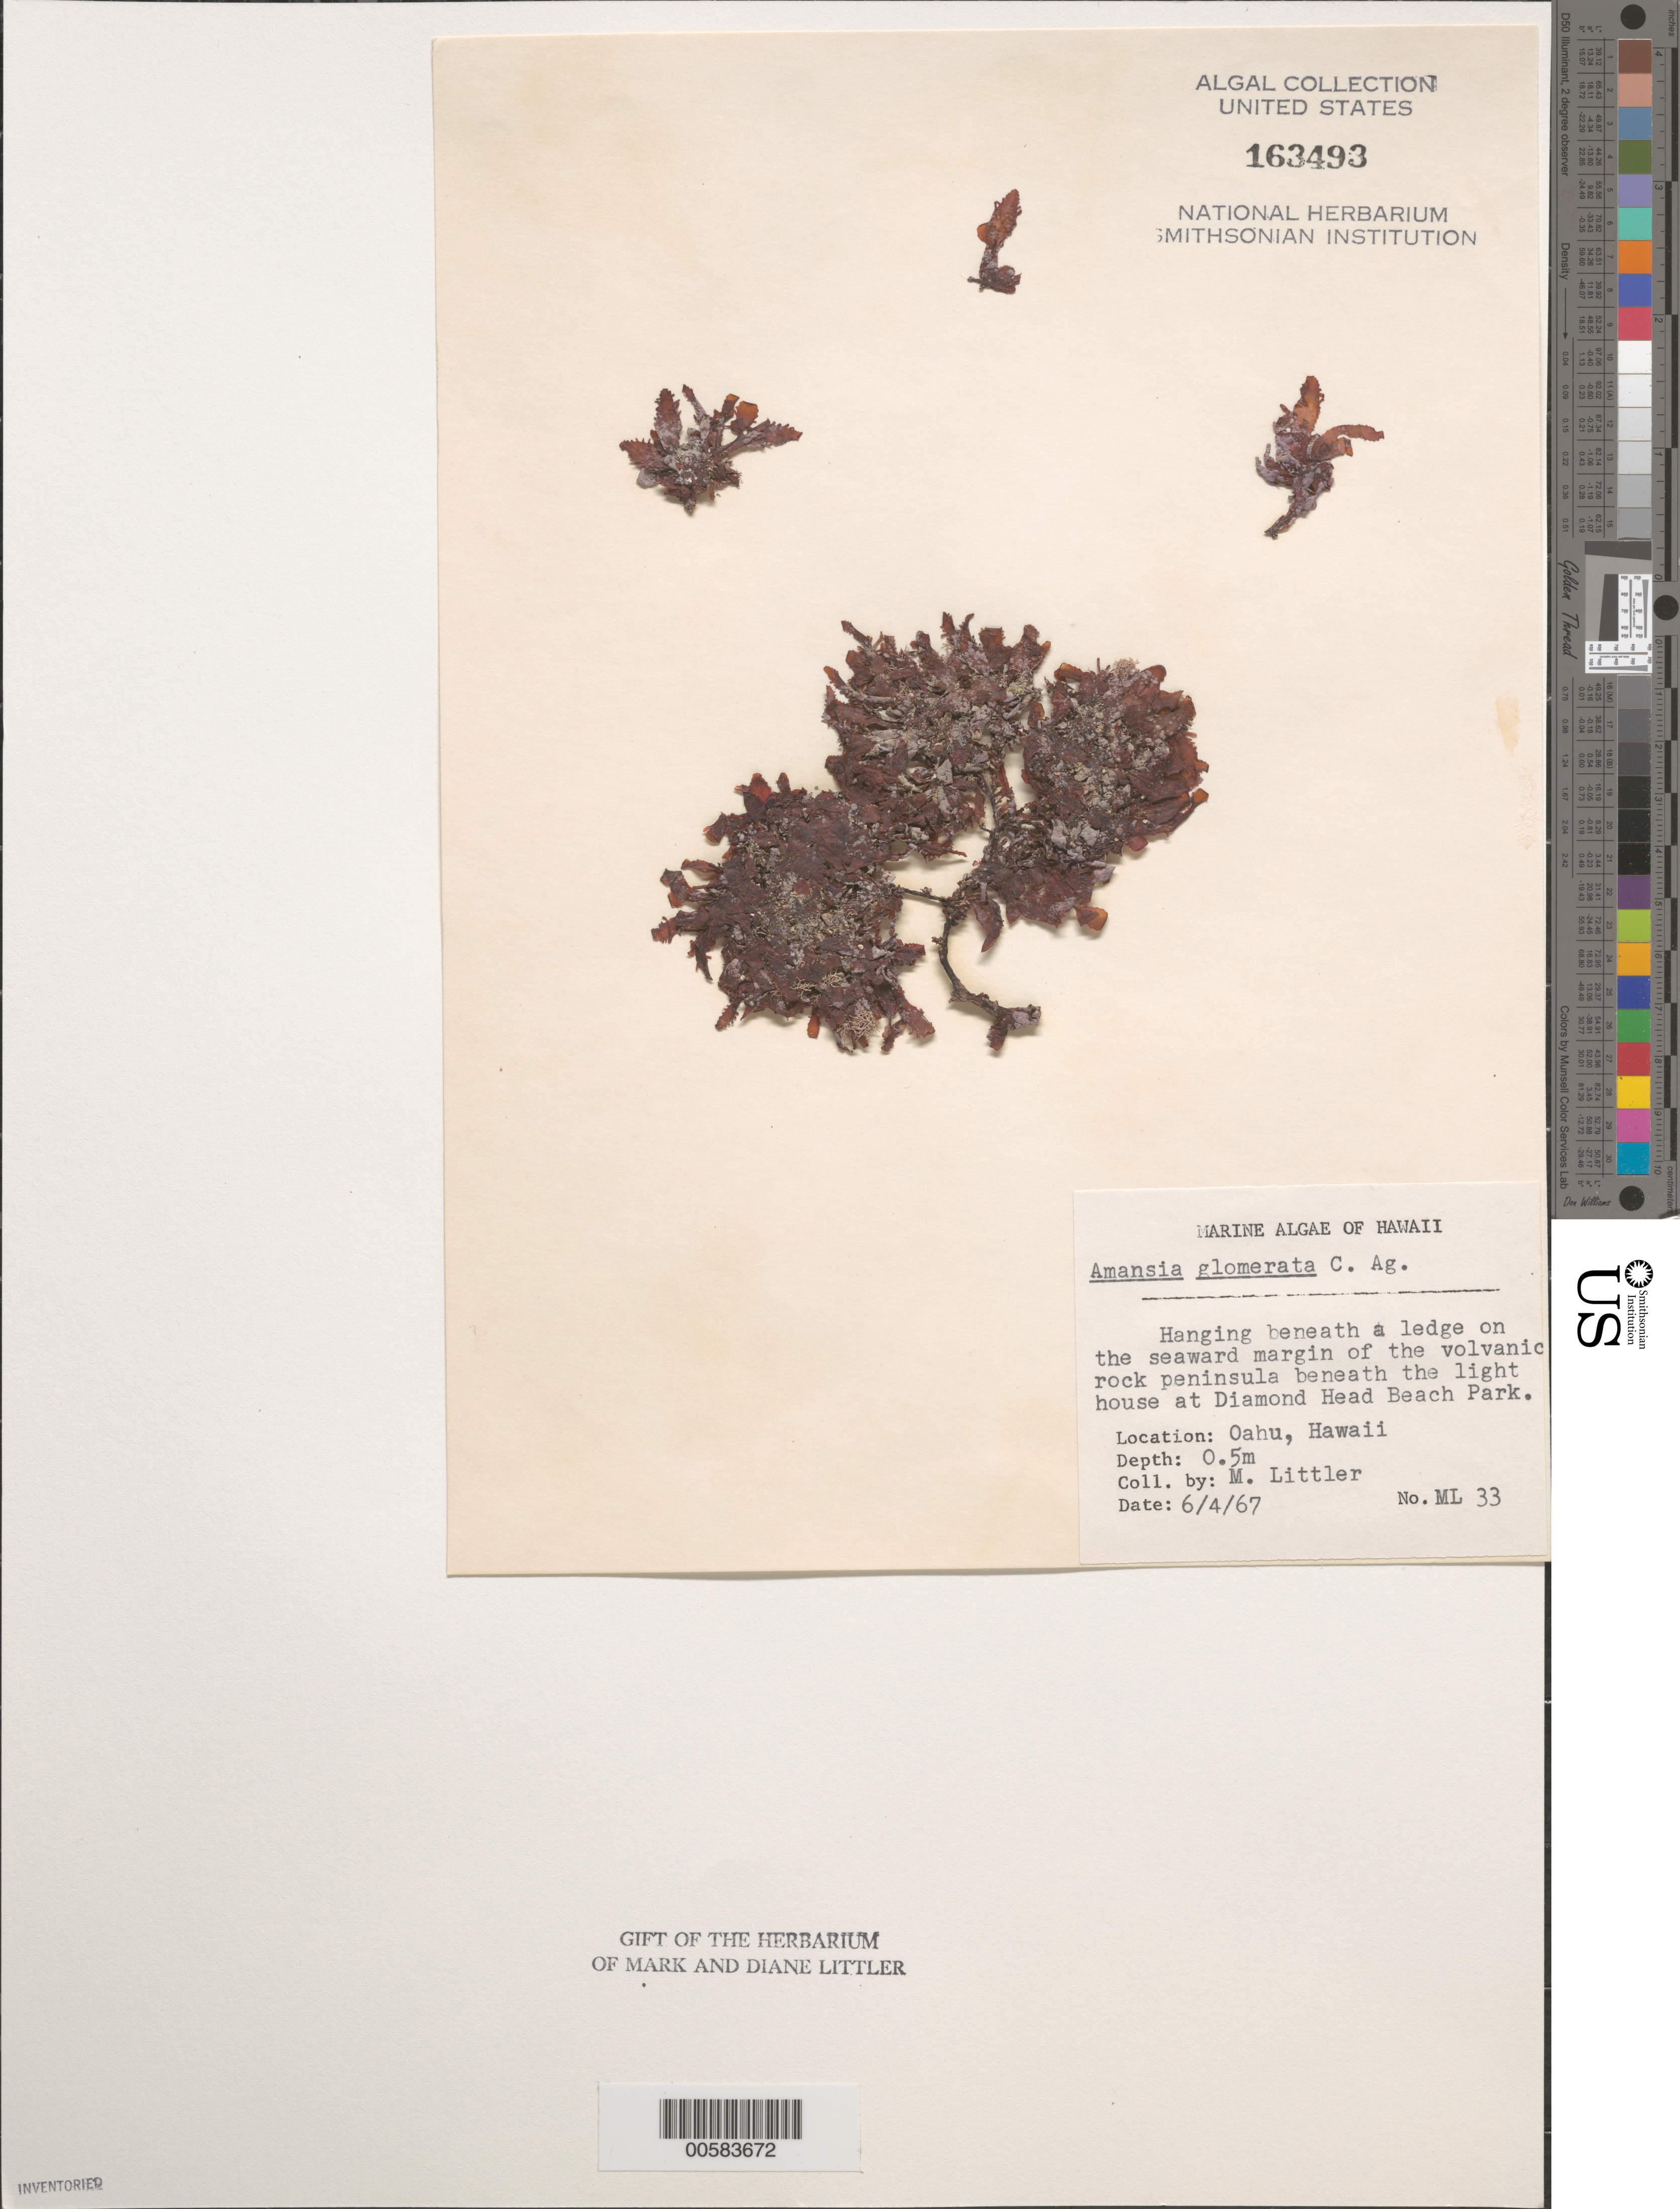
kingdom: Plantae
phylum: Rhodophyta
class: Florideophyceae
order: Ceramiales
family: Rhodomelaceae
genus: Amansia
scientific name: Amansia glomerata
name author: C. Agardh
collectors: M. M. Littler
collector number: ML 33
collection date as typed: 04 Jun 1967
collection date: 1967-06-04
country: United States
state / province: Hawaii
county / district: Honolulu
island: Oahu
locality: Diamond Head Beach Park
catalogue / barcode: US 163493